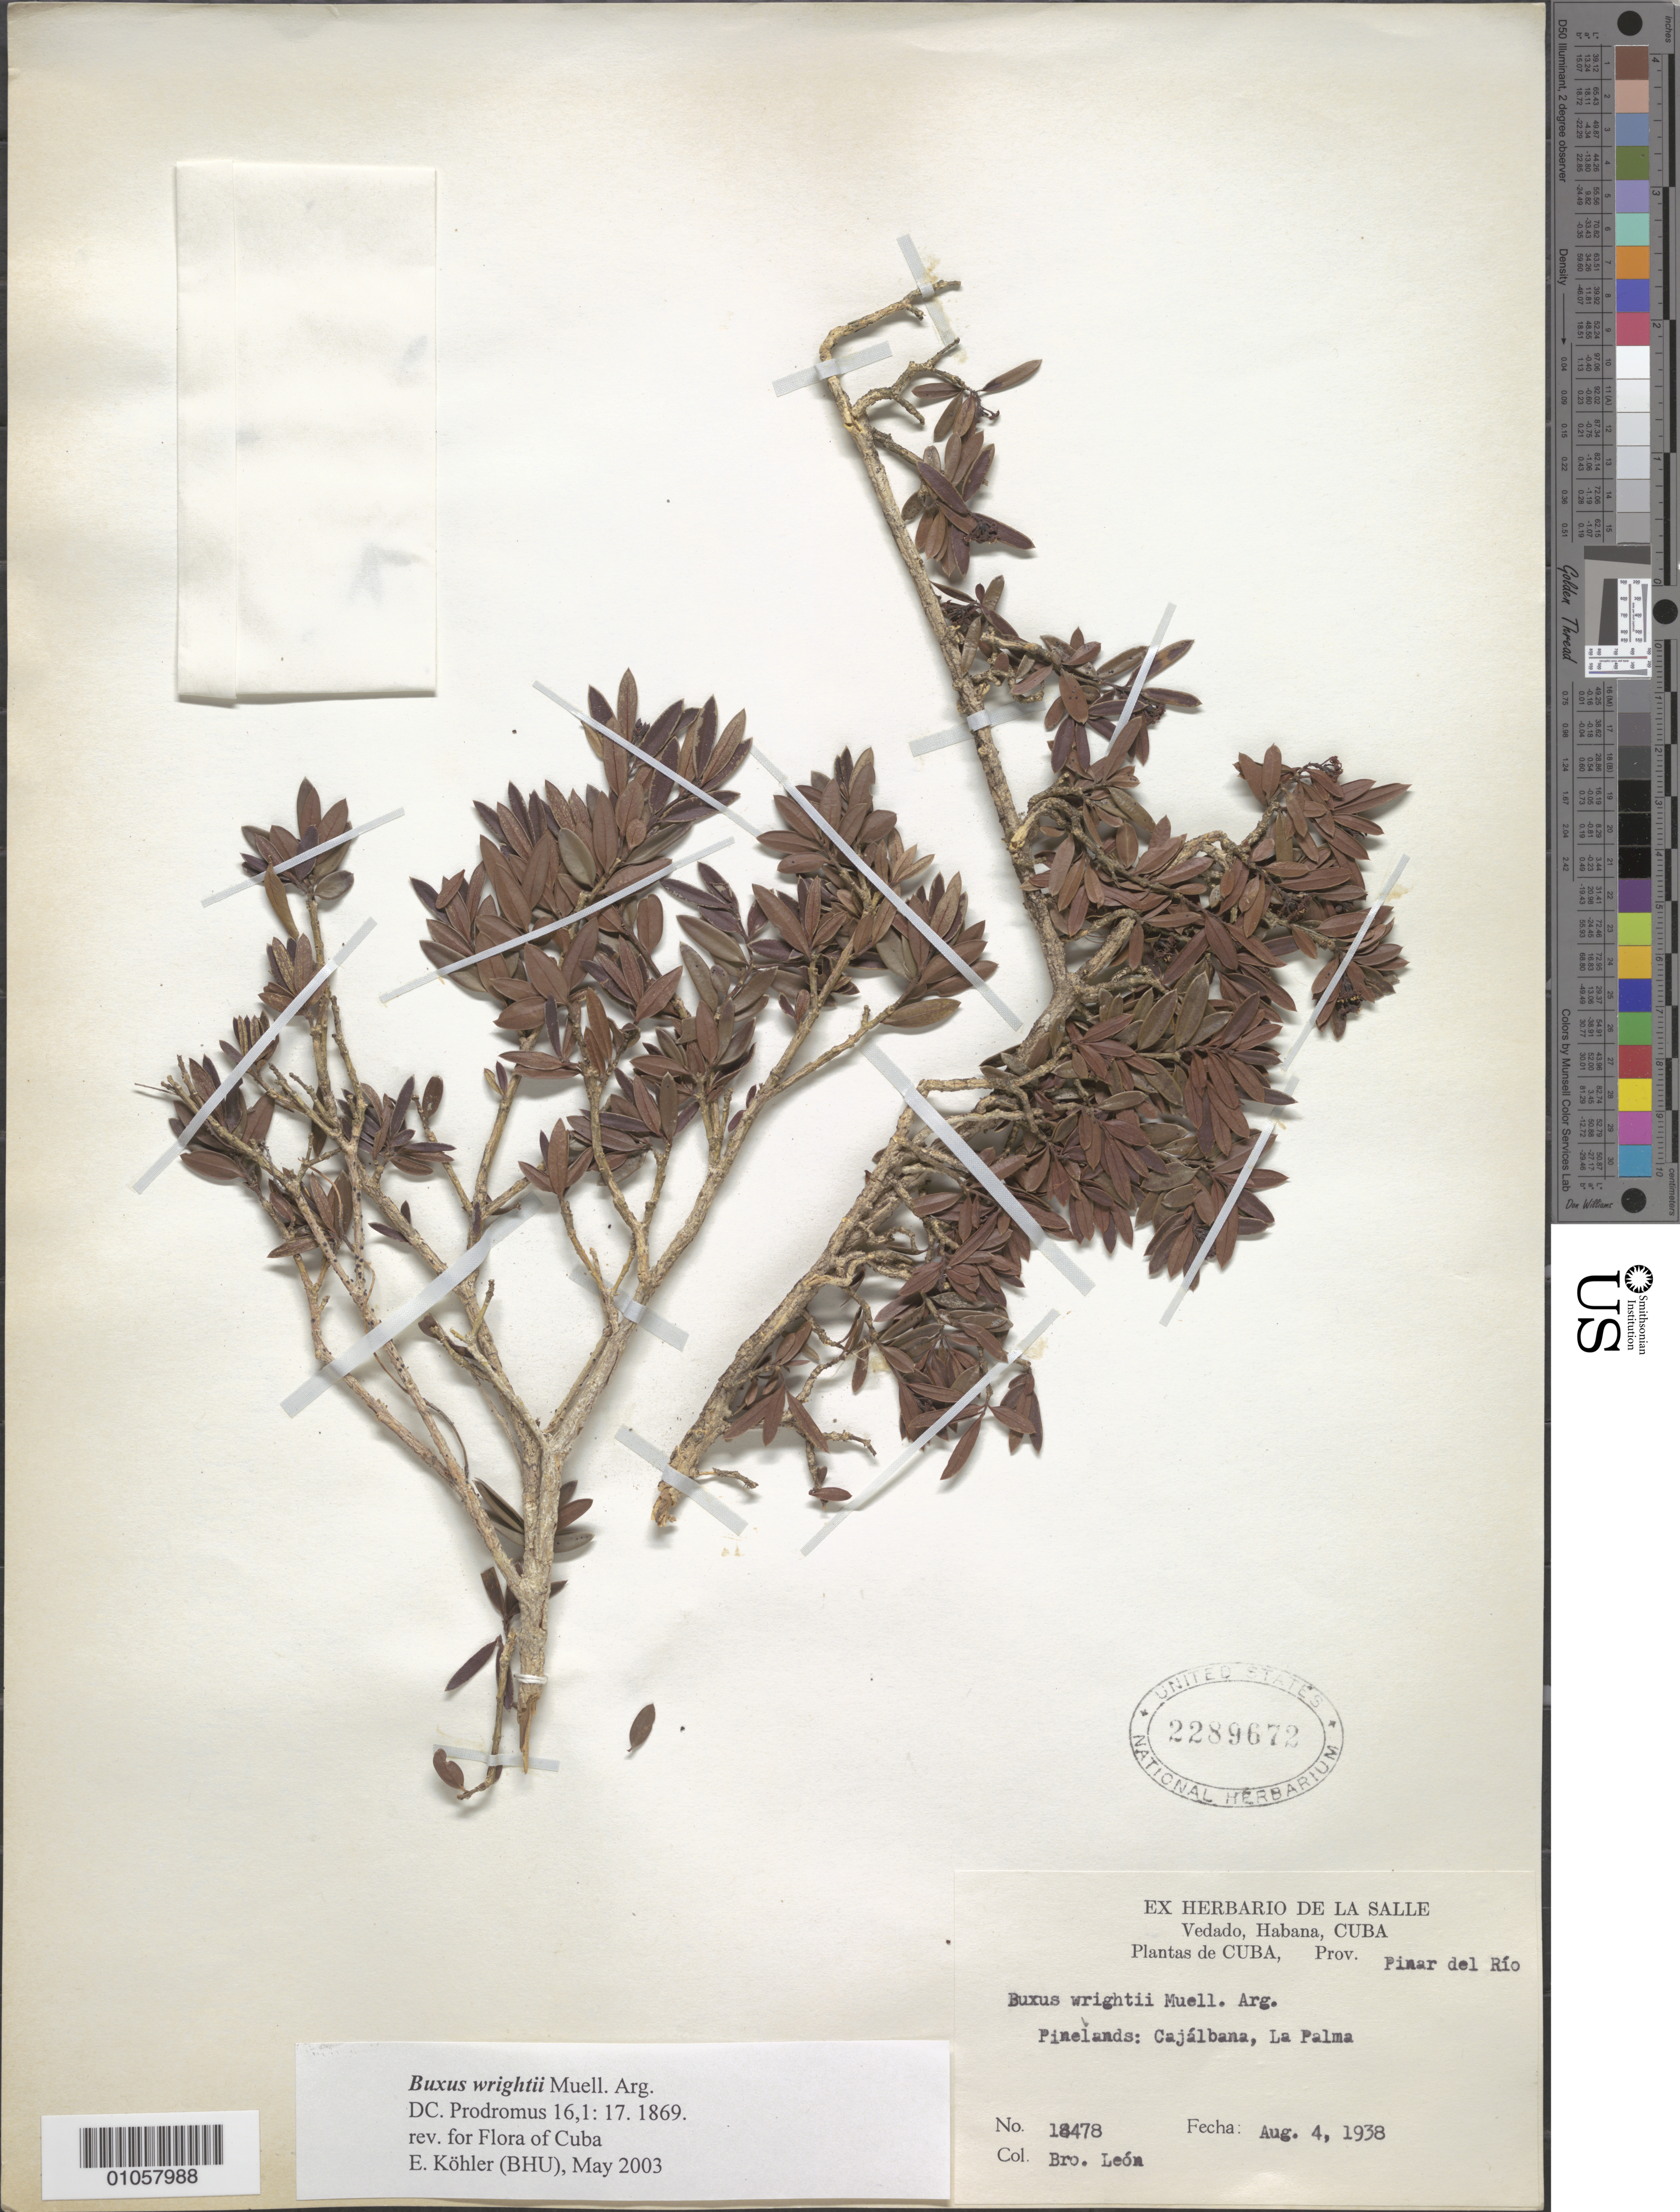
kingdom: Plantae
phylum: Tracheophyta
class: Magnoliopsida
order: Buxales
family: Buxaceae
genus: Buxus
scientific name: Buxus wrightii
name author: Müll. Arg.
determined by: Kohler, E.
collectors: Bro. León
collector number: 18478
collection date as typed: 04 Aug 1938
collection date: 1938-08-04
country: Cuba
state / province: Pinar del Río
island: Cuba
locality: Cajálbana, La Plama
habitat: Pinelands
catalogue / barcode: US 2289672